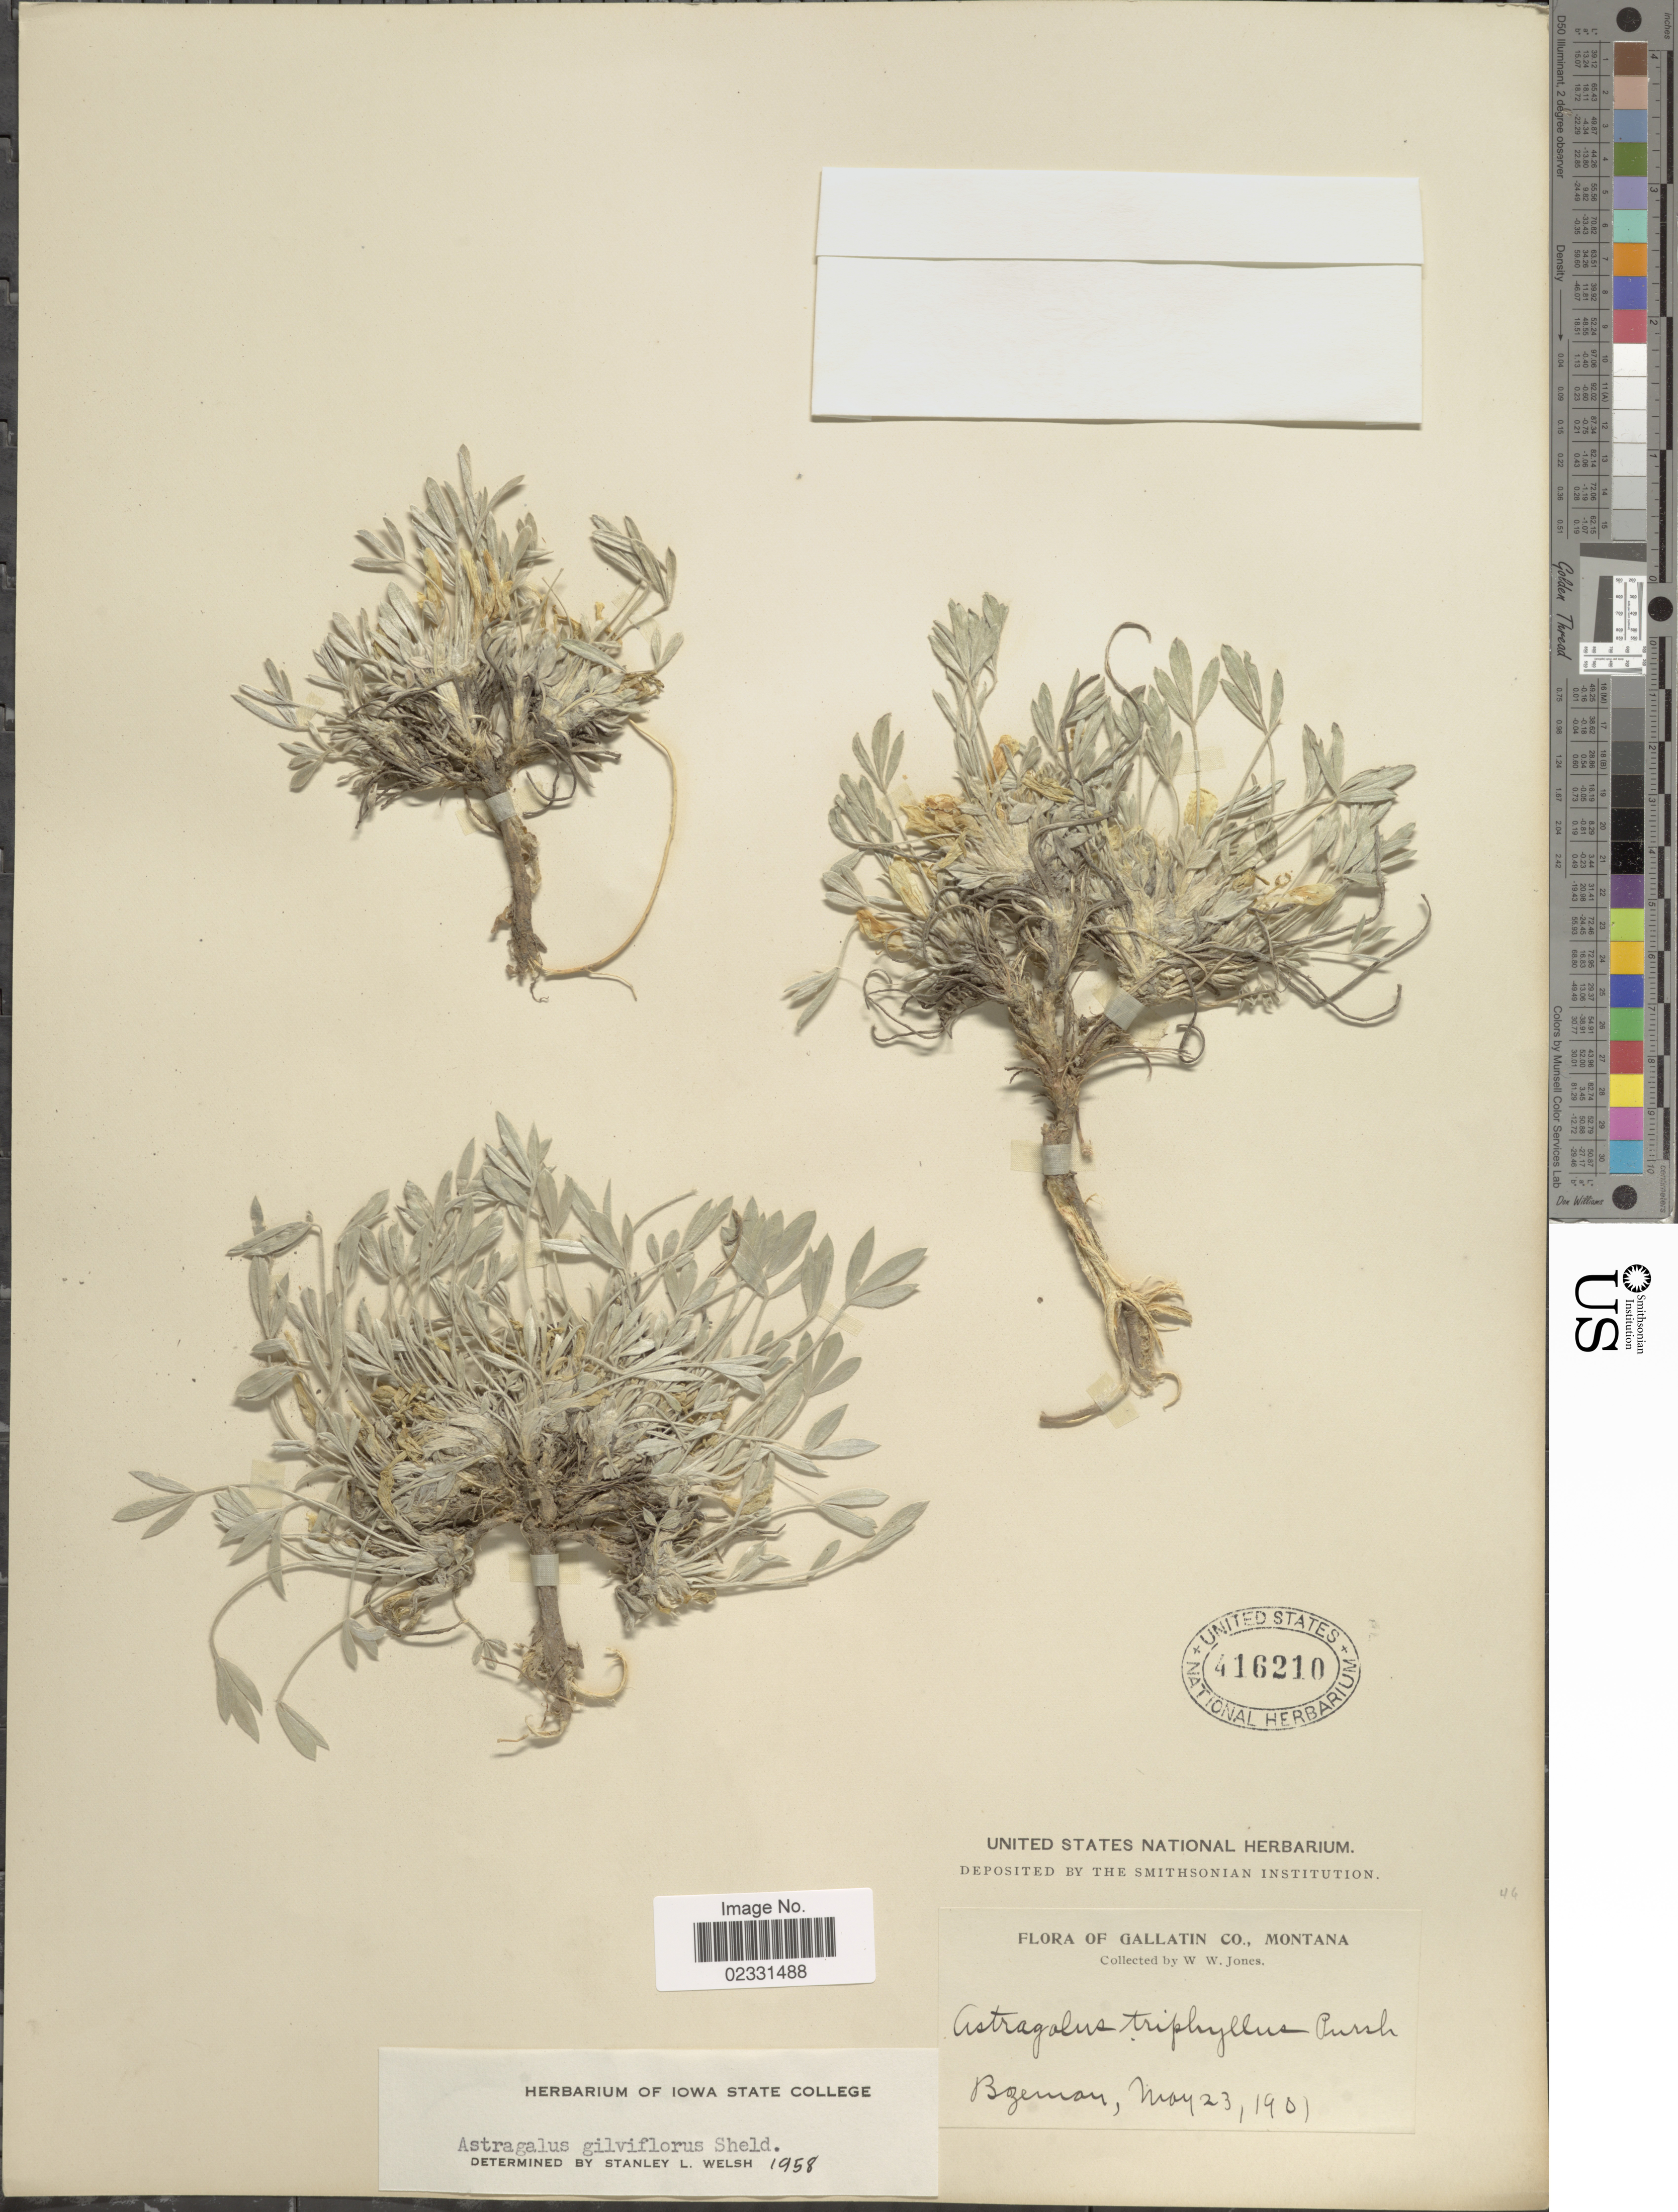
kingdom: Plantae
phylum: Tracheophyta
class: Magnoliopsida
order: Fabales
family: Fabaceae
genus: Astragalus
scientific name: Astragalus gilviflorus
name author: E. Sheld.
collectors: W. W. Jones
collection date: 1901-05-23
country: United States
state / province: Montana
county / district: Gallatin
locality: Bozeman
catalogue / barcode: US 416210